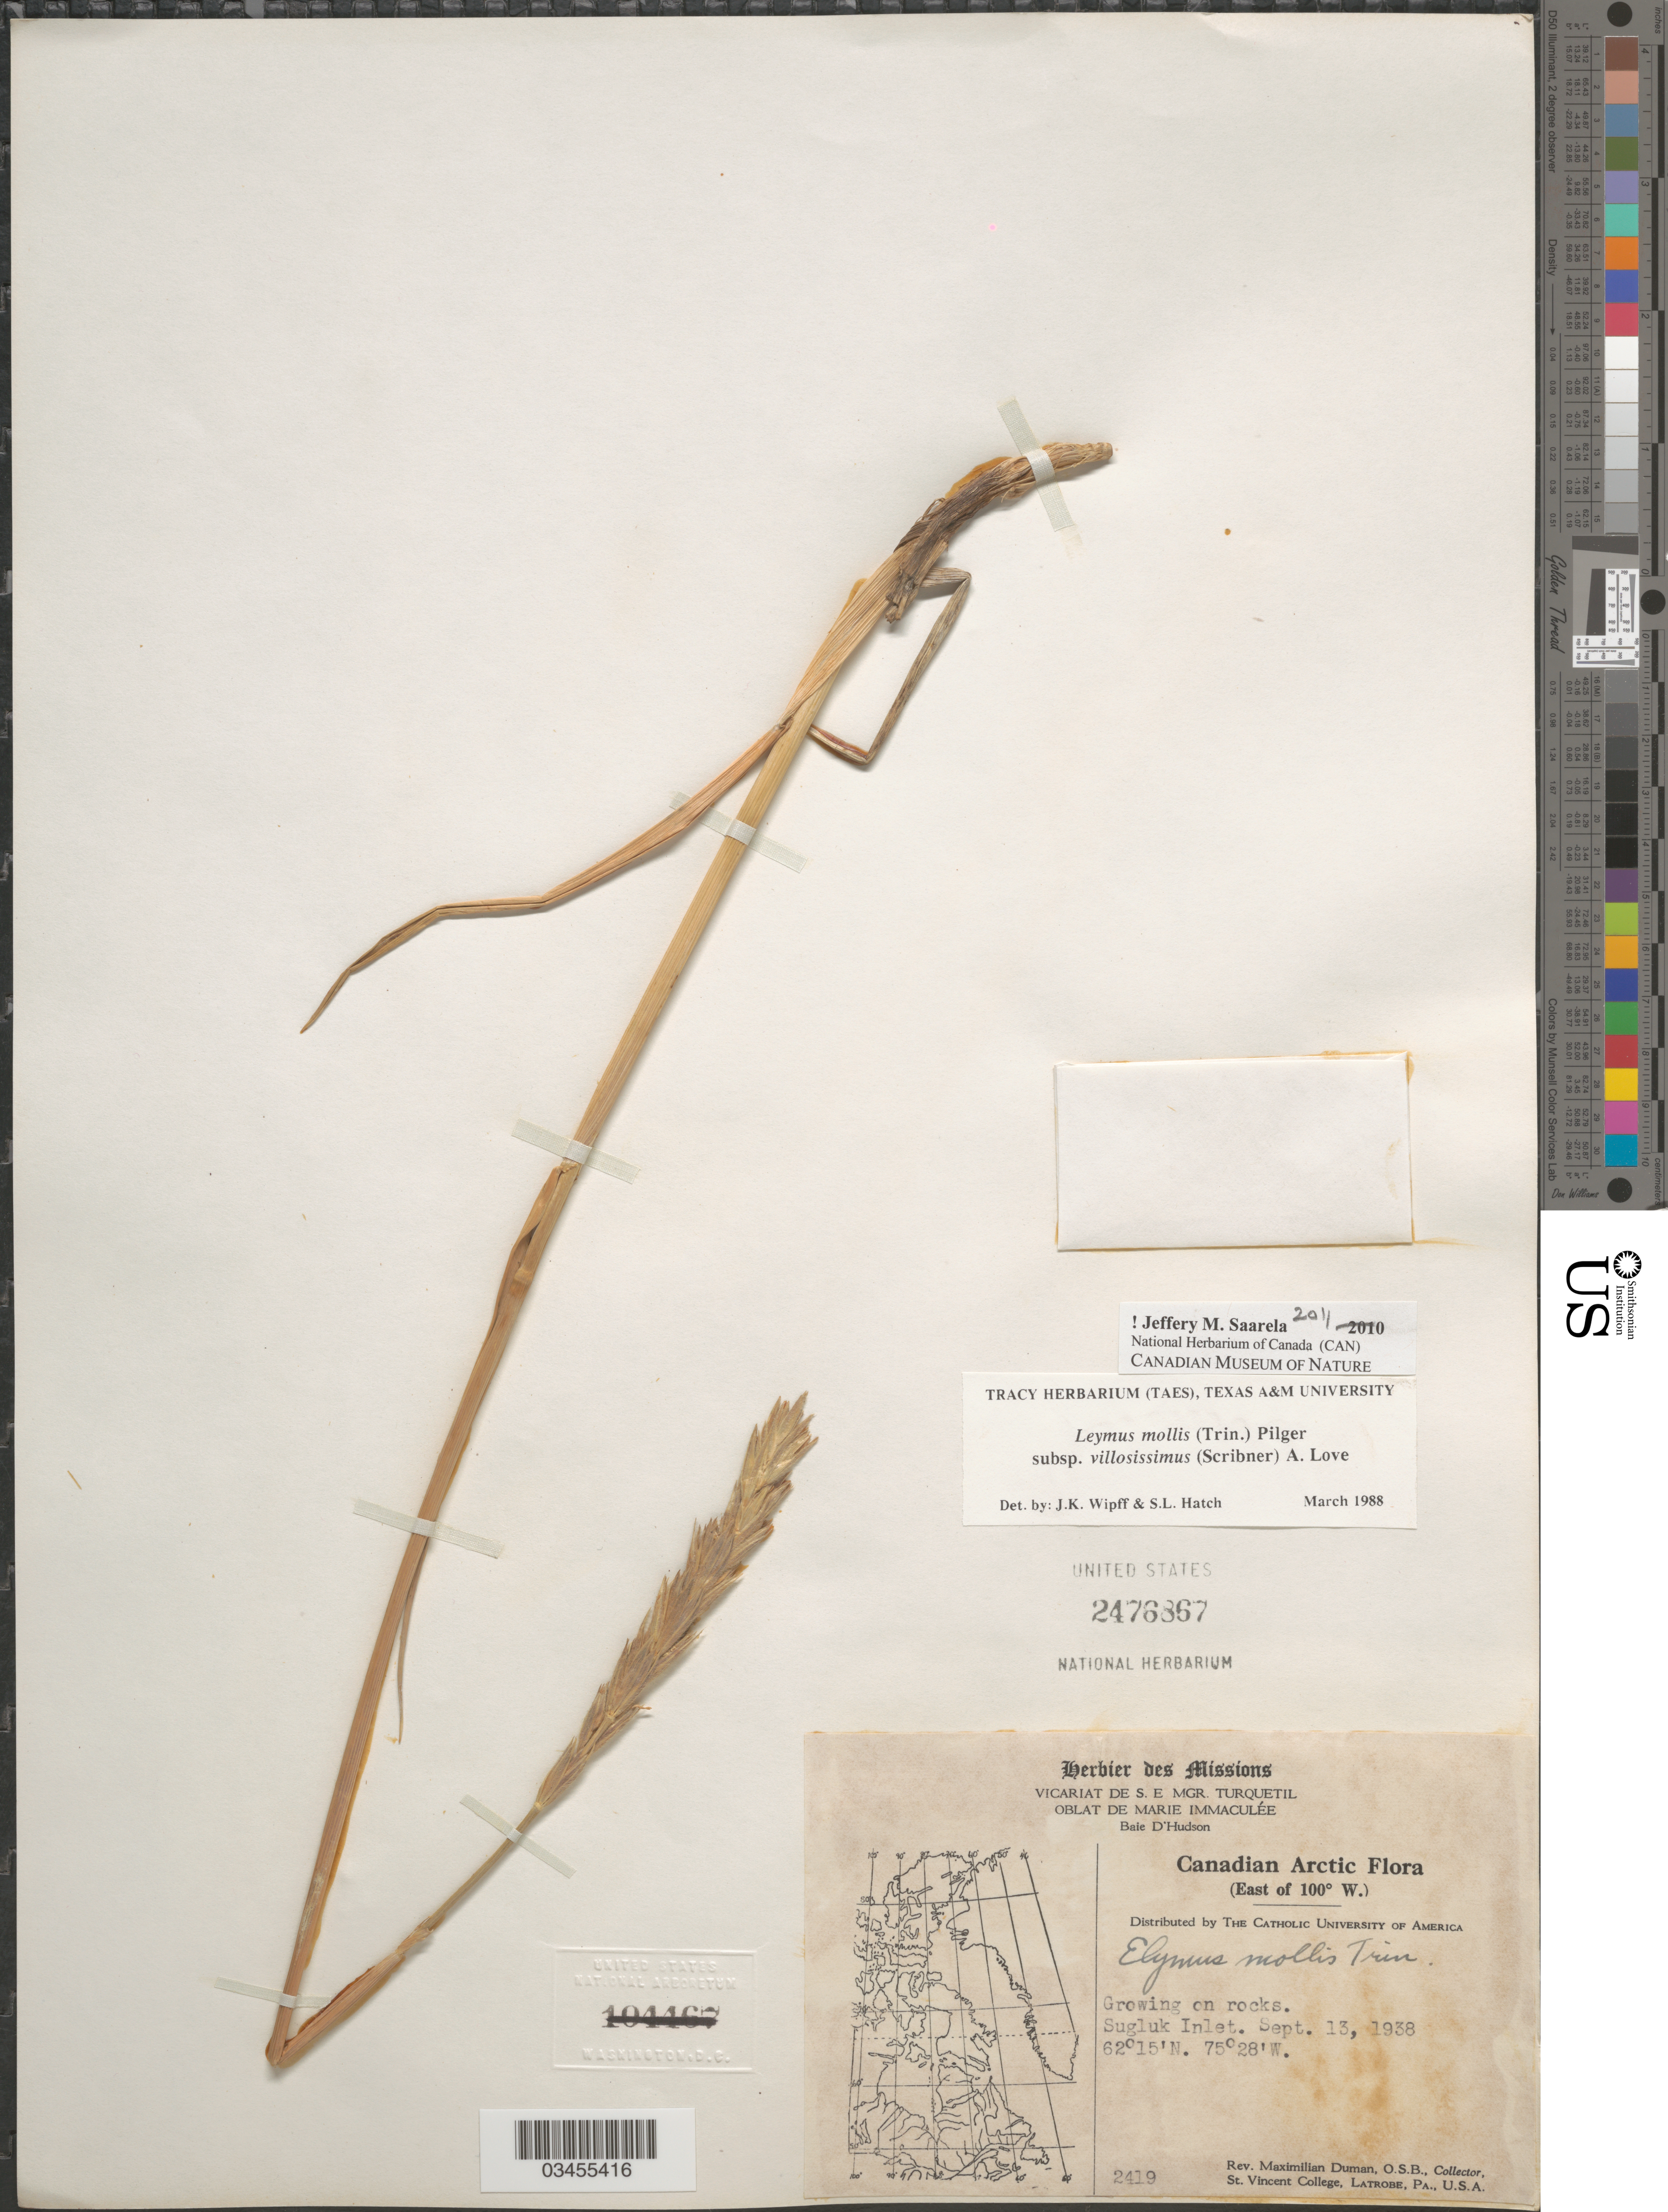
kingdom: Plantae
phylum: Tracheophyta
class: Liliopsida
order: Poales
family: Poaceae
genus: Leymus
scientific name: Leymus mollis subsp. villosissimus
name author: (Scribn.) Á. Löve & D. Löve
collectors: M. Duman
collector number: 2419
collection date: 1938-09-13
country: Canada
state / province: Nunavut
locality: Canadian Arctic (East of 100º W.). Sugluk Inlet.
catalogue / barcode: US 2476867